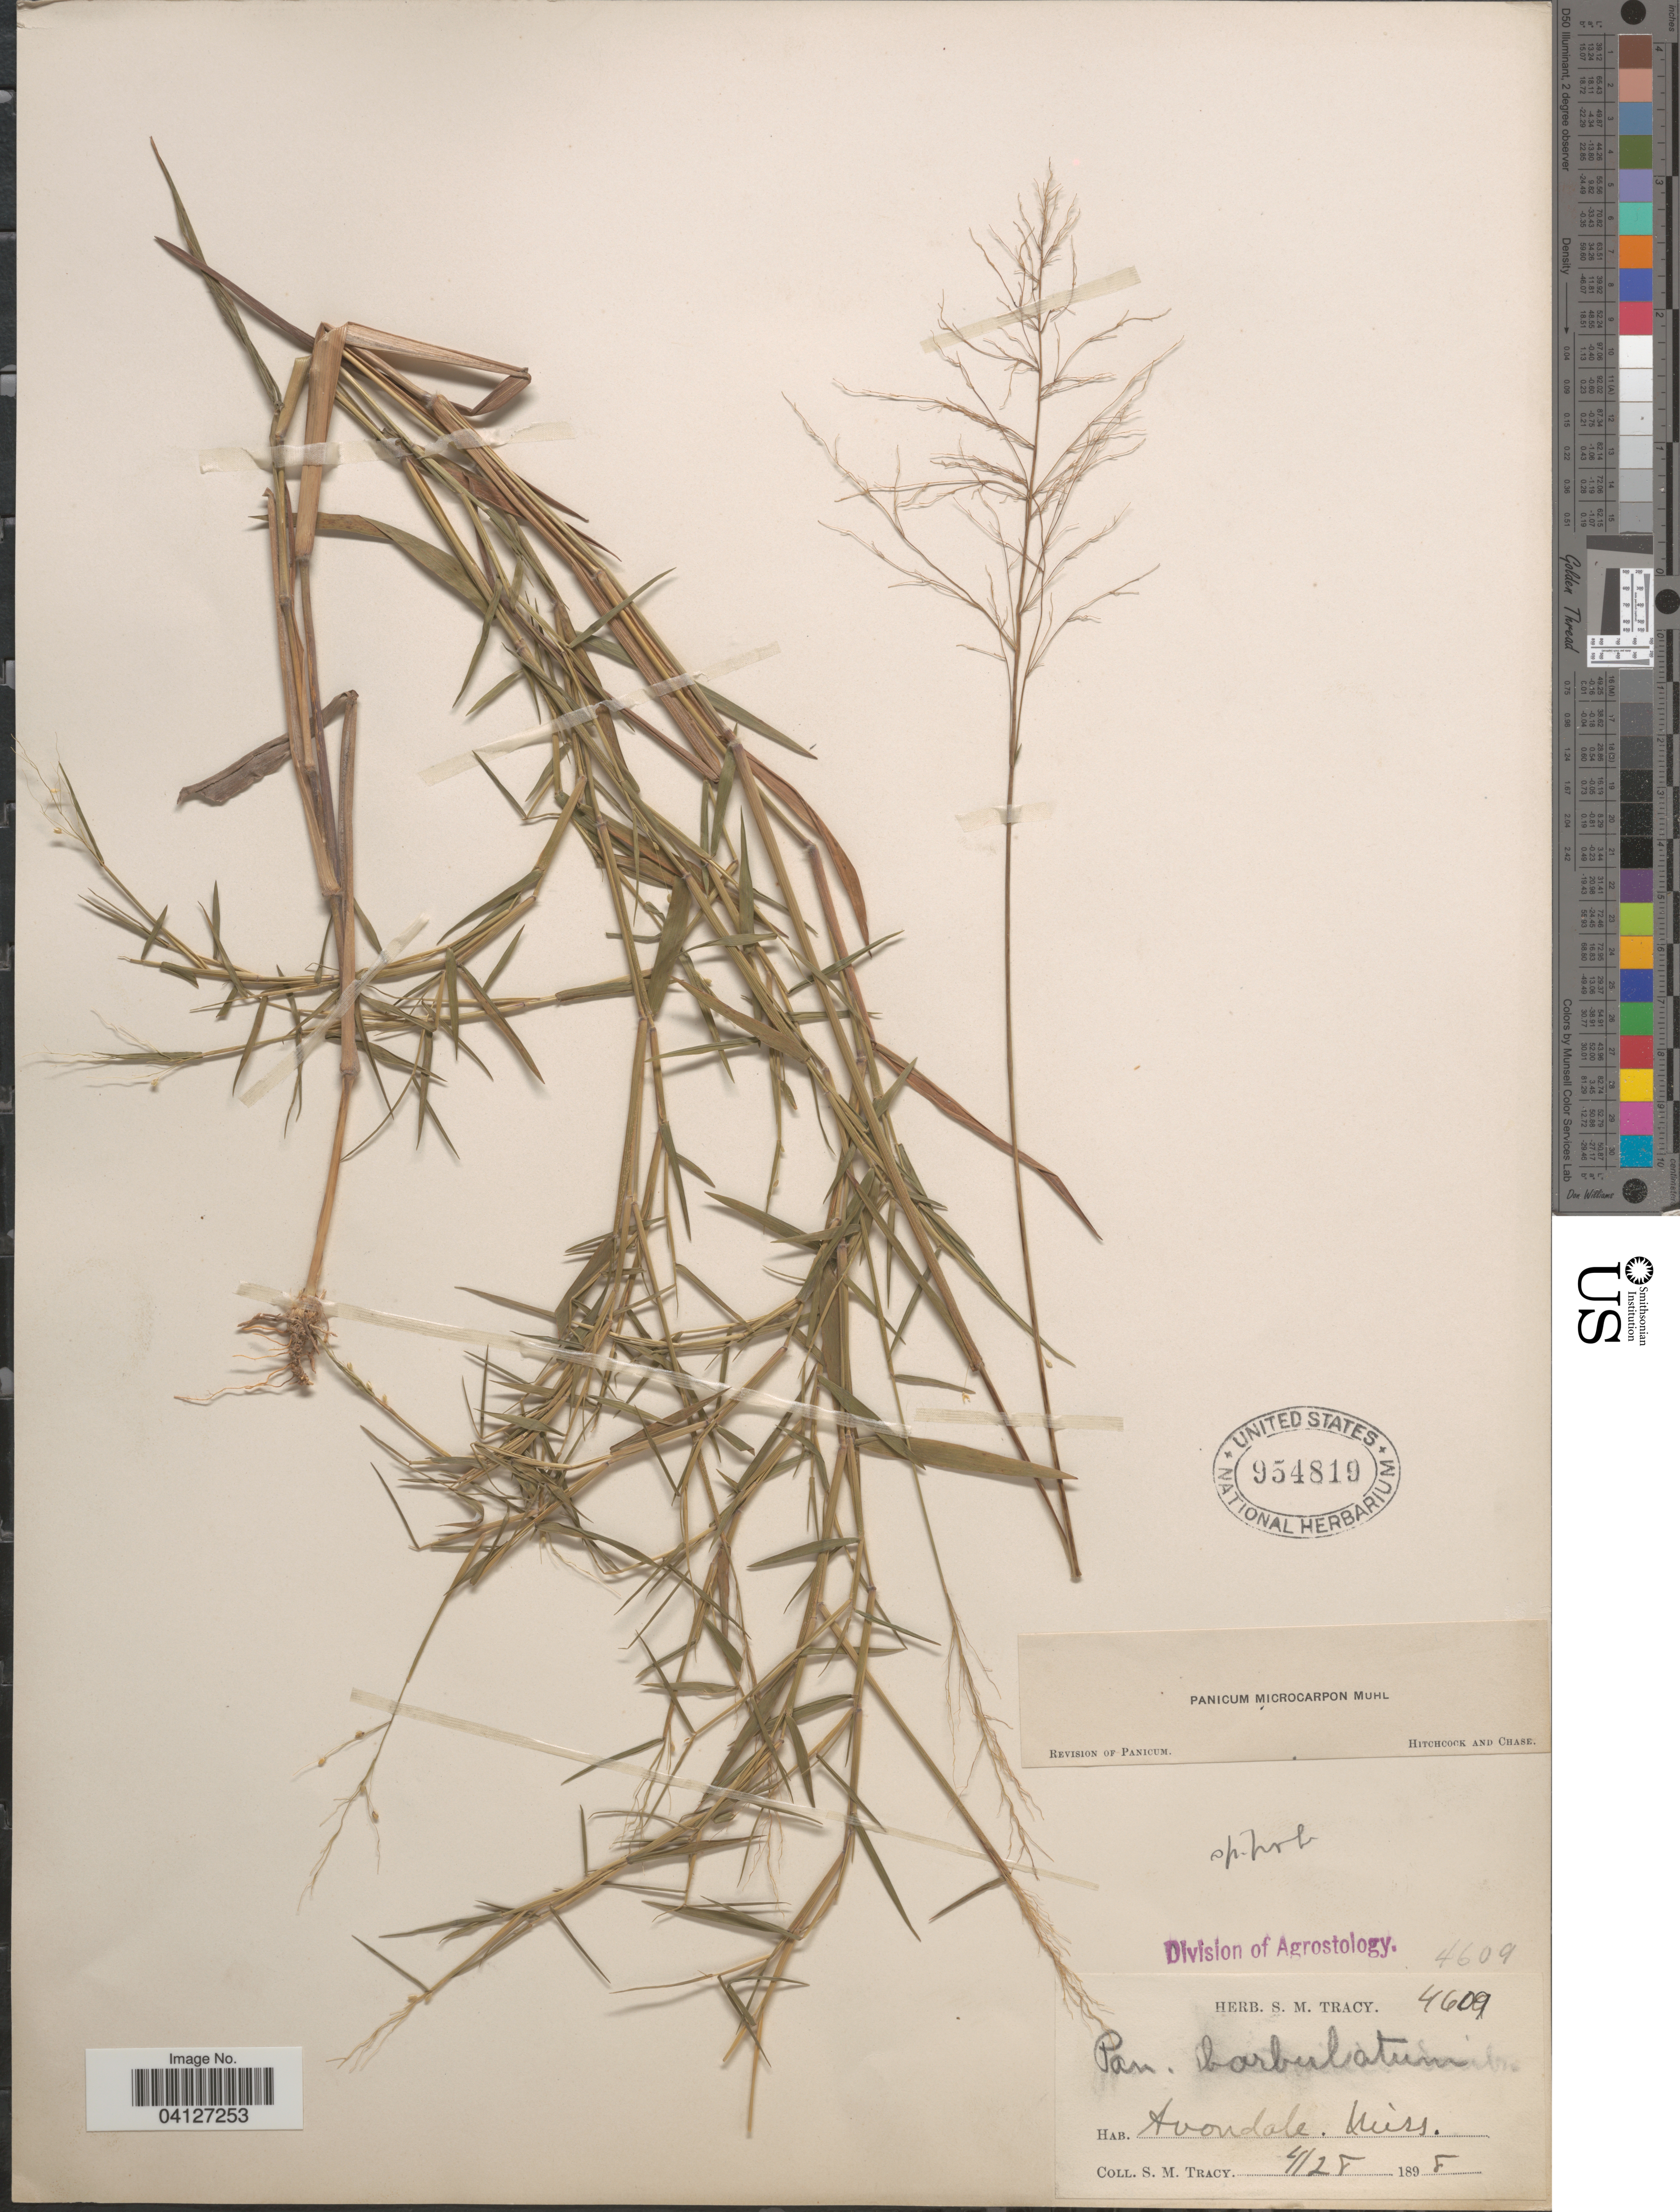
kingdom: Plantae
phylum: Tracheophyta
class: Liliopsida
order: Poales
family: Poaceae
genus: Panicum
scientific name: Panicum microcarpon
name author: Muhl.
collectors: S. M. Tracy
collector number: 4609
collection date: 1898-04-28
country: United States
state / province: Mississippi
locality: Avondale.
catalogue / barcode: US 954819